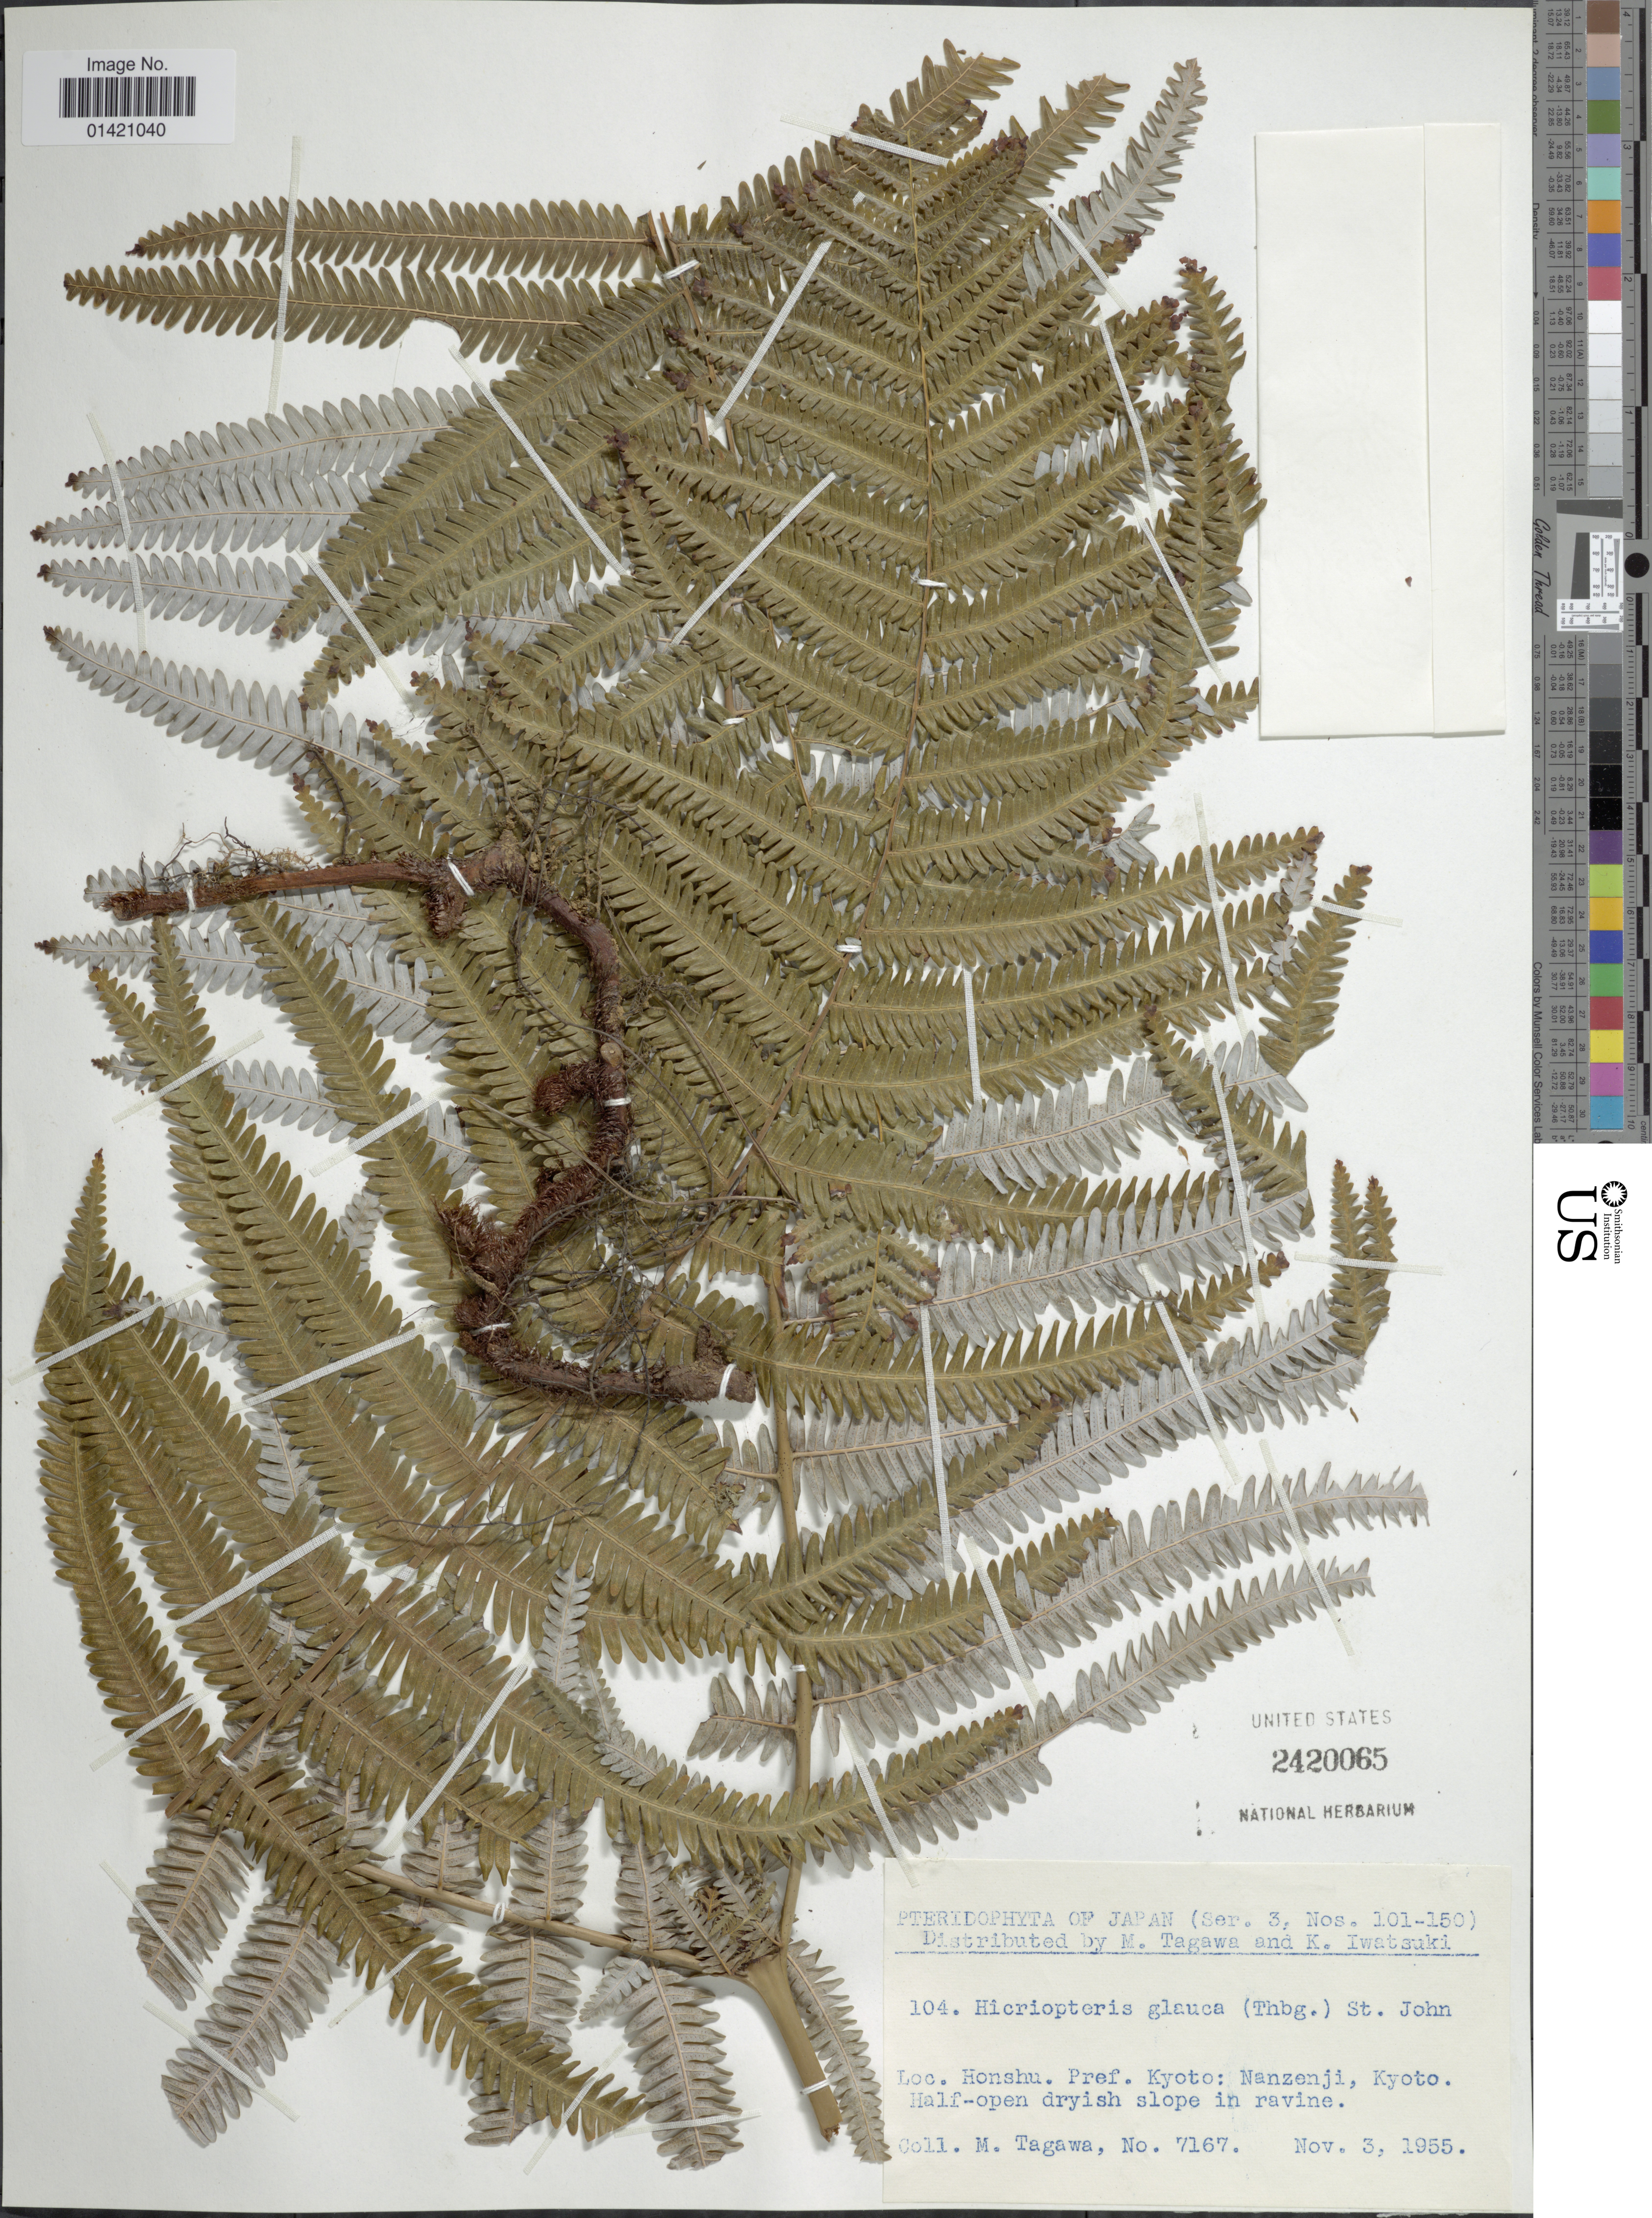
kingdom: Plantae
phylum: Tracheophyta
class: Polypodiopsida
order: Gleicheniales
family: Gleicheniaceae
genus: Diplopterygium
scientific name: Diplopterygium glaucum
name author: (Thunb. ex Houtt.) Nakai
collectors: M. Tagawa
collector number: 7167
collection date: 1955-11-03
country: Japan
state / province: Kyoto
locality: Honshu. Pref. Kyoto: Nanzenji. Half-open dryish slope in ravine.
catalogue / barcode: US 2420065